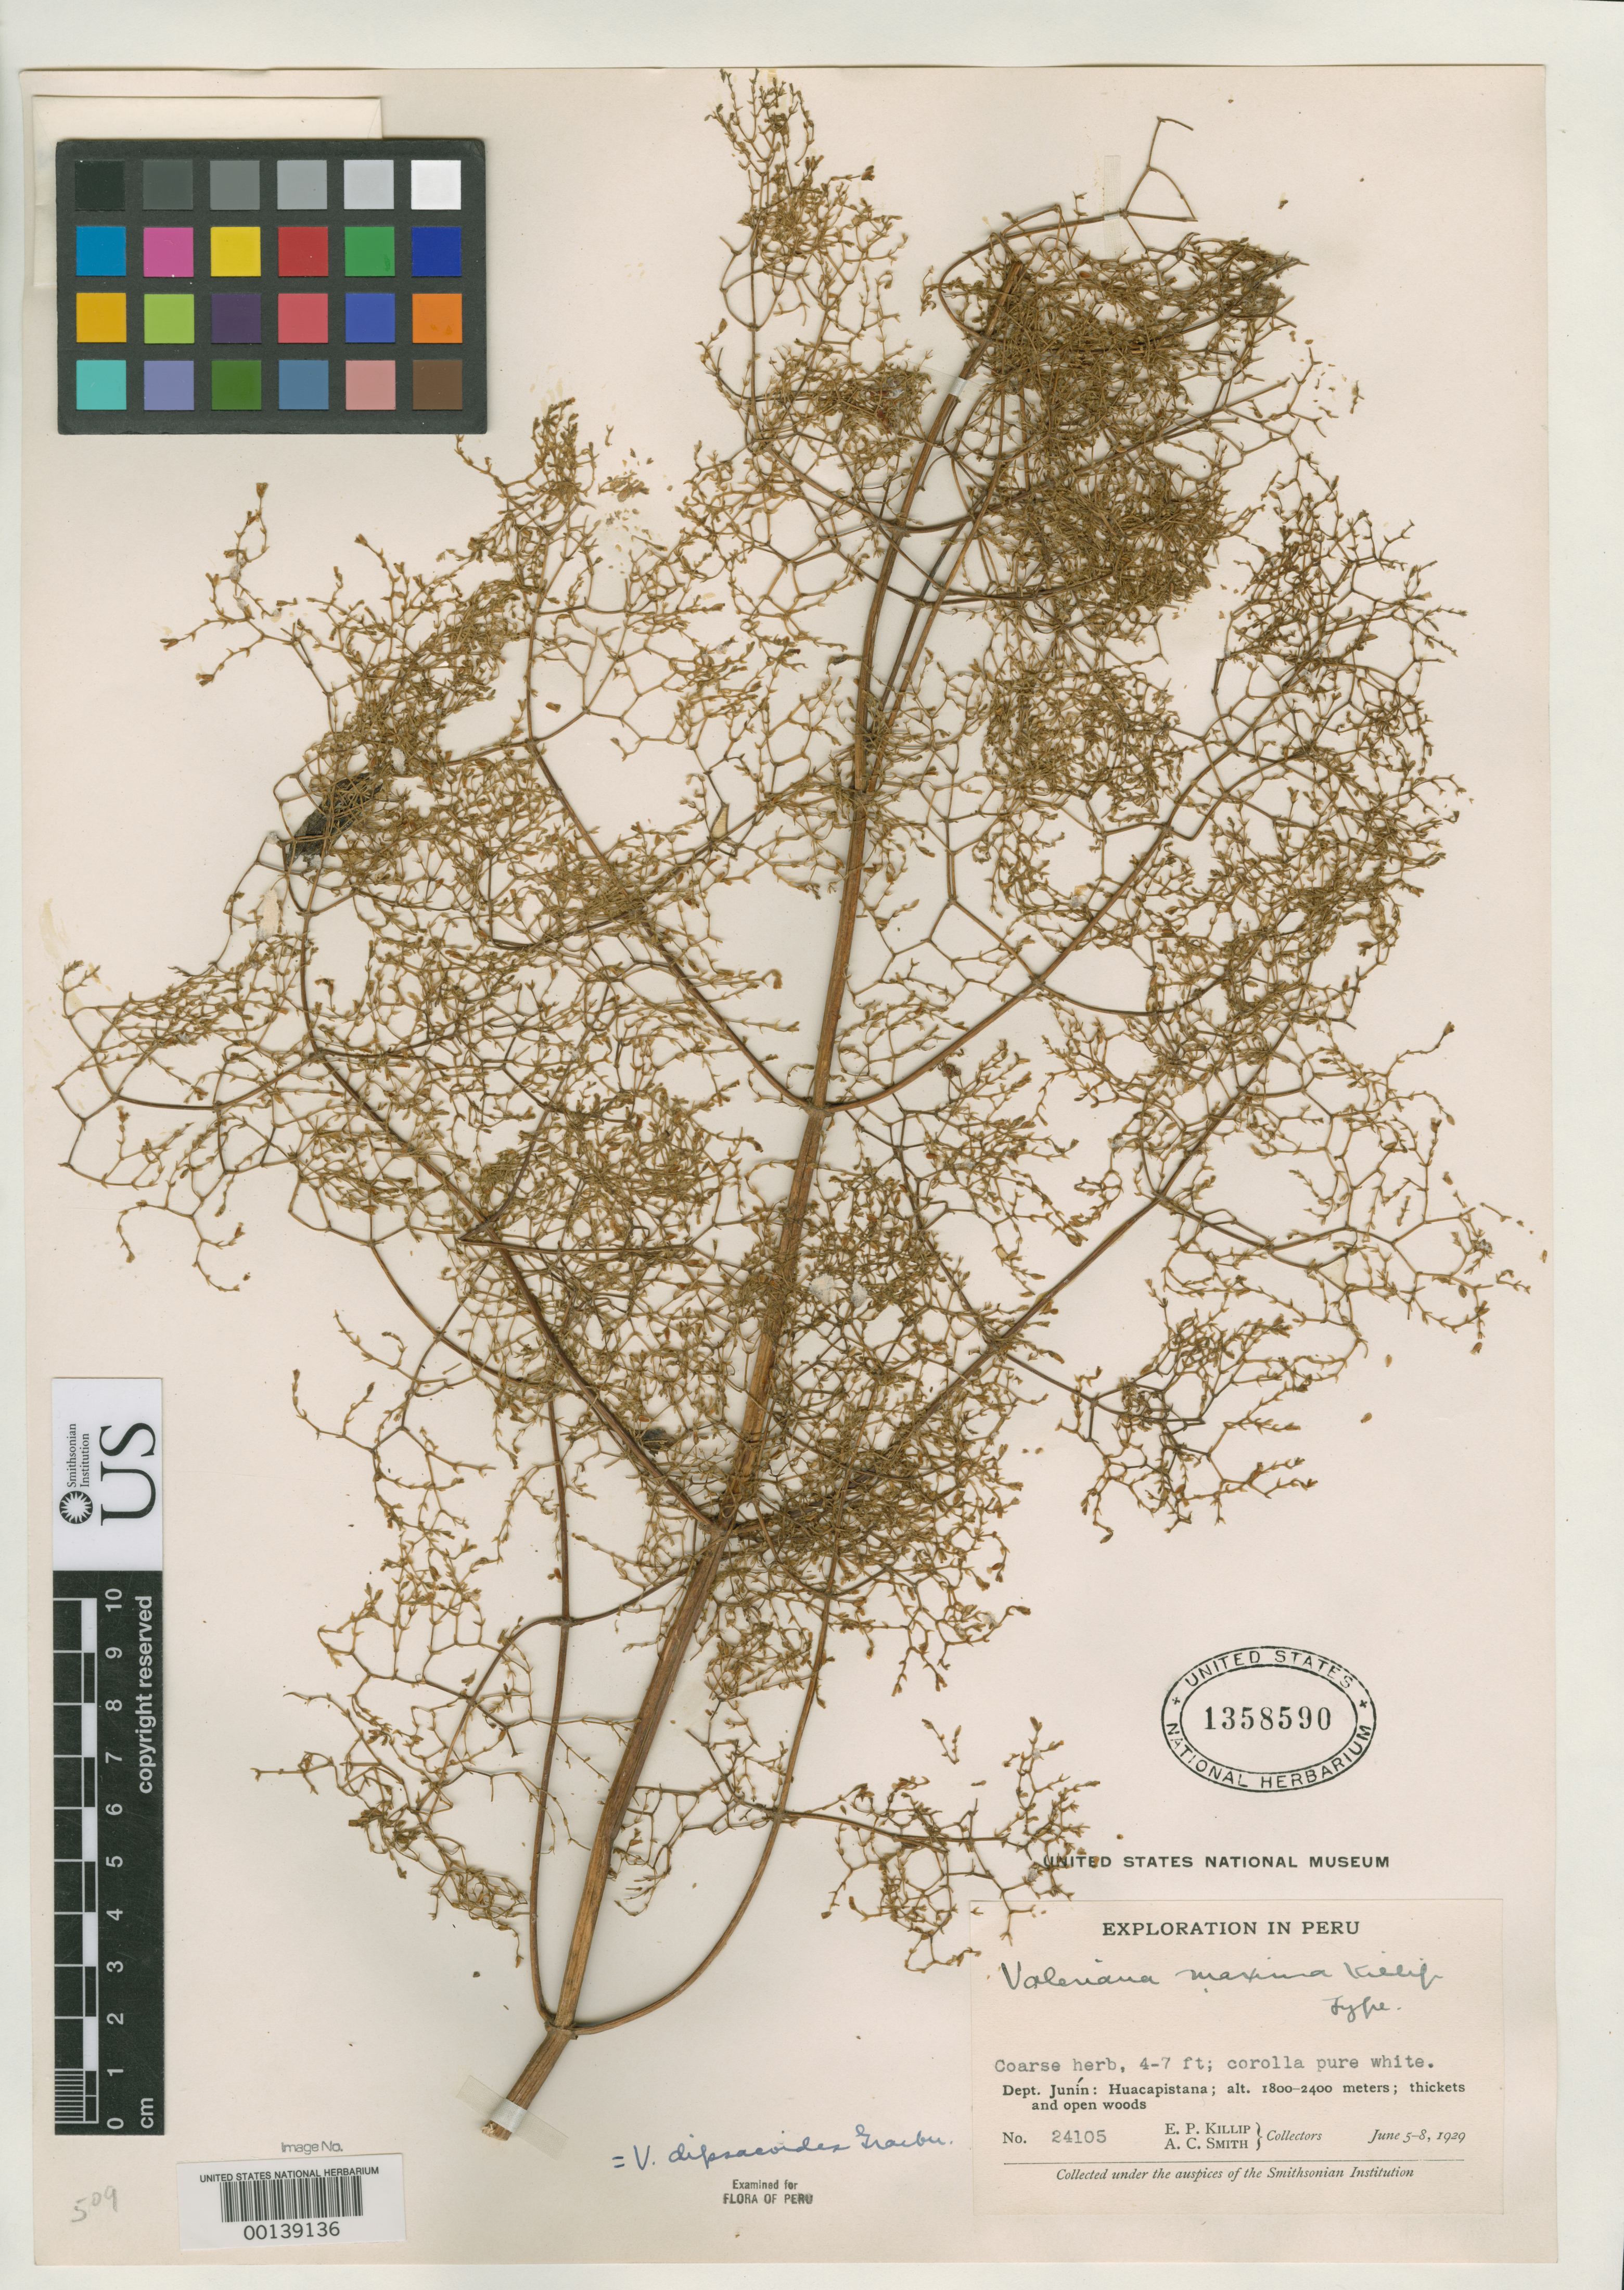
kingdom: Plantae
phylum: Tracheophyta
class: Magnoliopsida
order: Dipsacales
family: Caprifoliaceae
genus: Valeriana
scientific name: Valeriana maxima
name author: Killip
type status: Holotype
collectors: E. P. Killip & A. C. Smith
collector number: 24105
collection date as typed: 05 Jun 1929 to 08 Jun 1929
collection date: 1929-06-05/1929-06-08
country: Peru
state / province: Junín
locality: Huacapistara.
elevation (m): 1800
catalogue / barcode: US 1358590